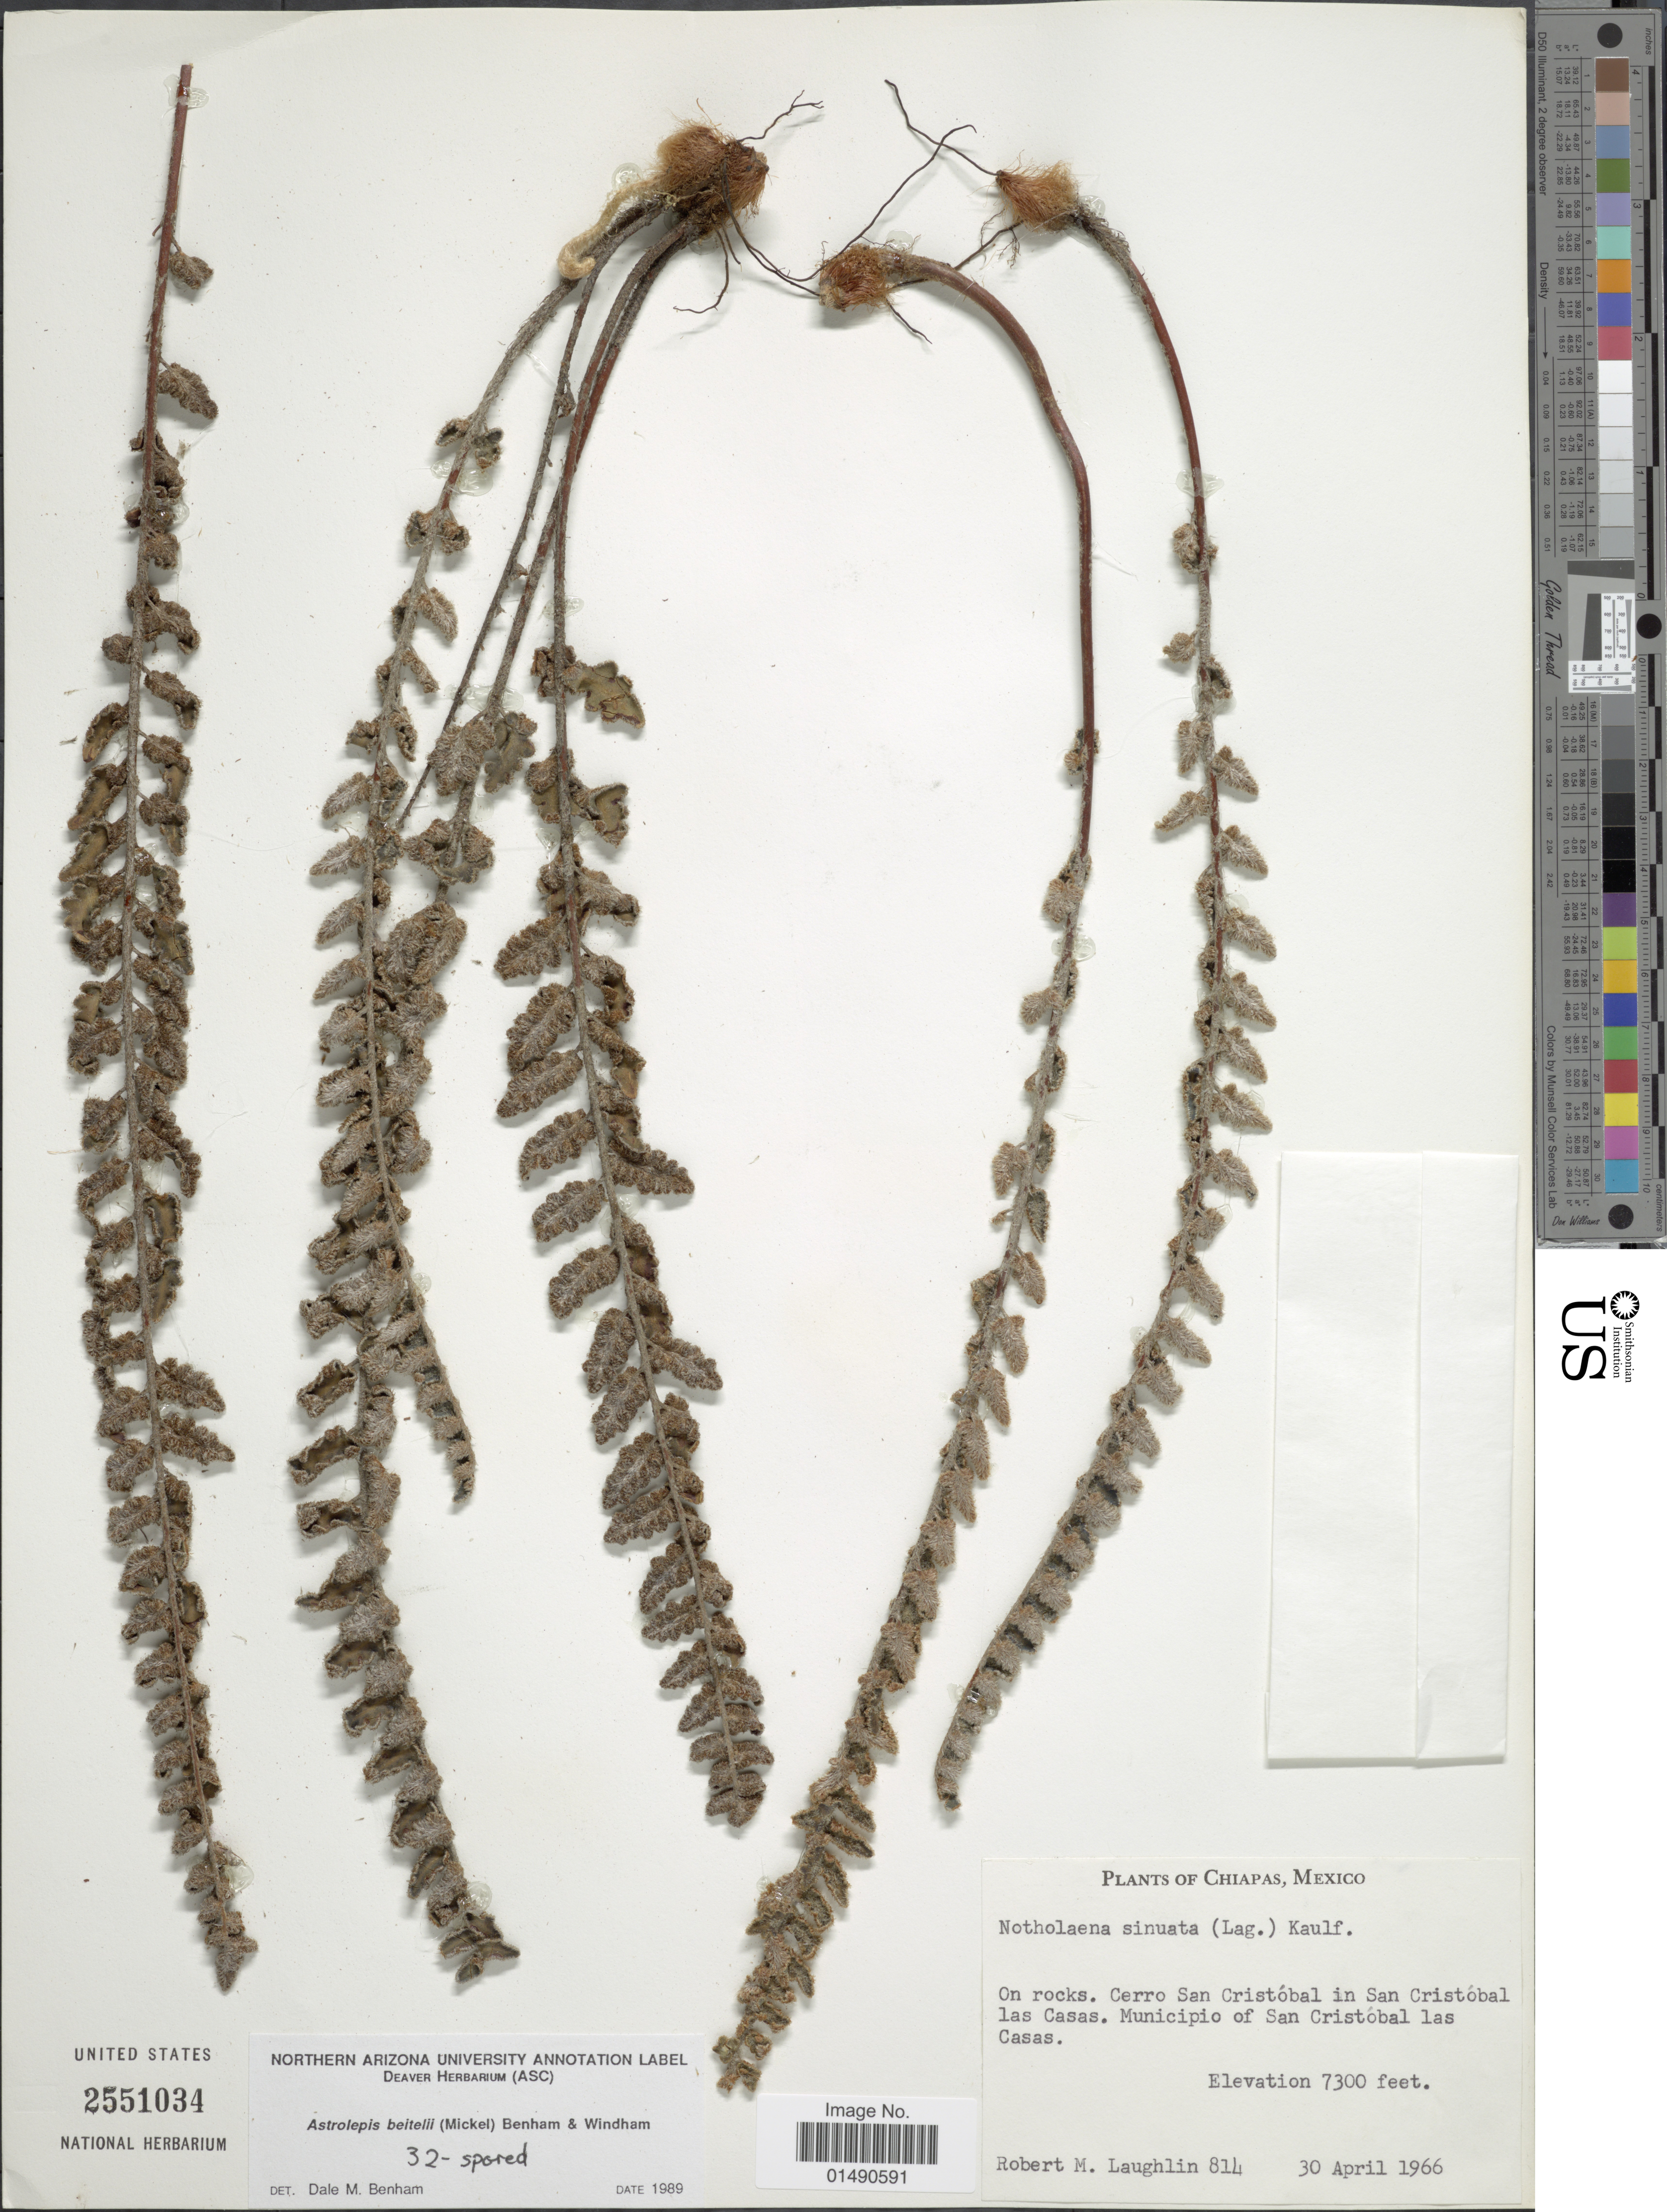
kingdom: Plantae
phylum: Tracheophyta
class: Polypodiopsida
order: Polypodiales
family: Pteridaceae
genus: Astrolepis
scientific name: Astrolepis laevis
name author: (Mart. & Ikonn.-Gal.) Mickel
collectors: R. M. Laughlin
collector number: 814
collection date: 1966-04-30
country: Mexico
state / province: Chiapas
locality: Cerro San Cristobal in San Cristobal las casas, Municipio of San Cristobal las Casas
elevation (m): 2225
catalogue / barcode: US 2551034